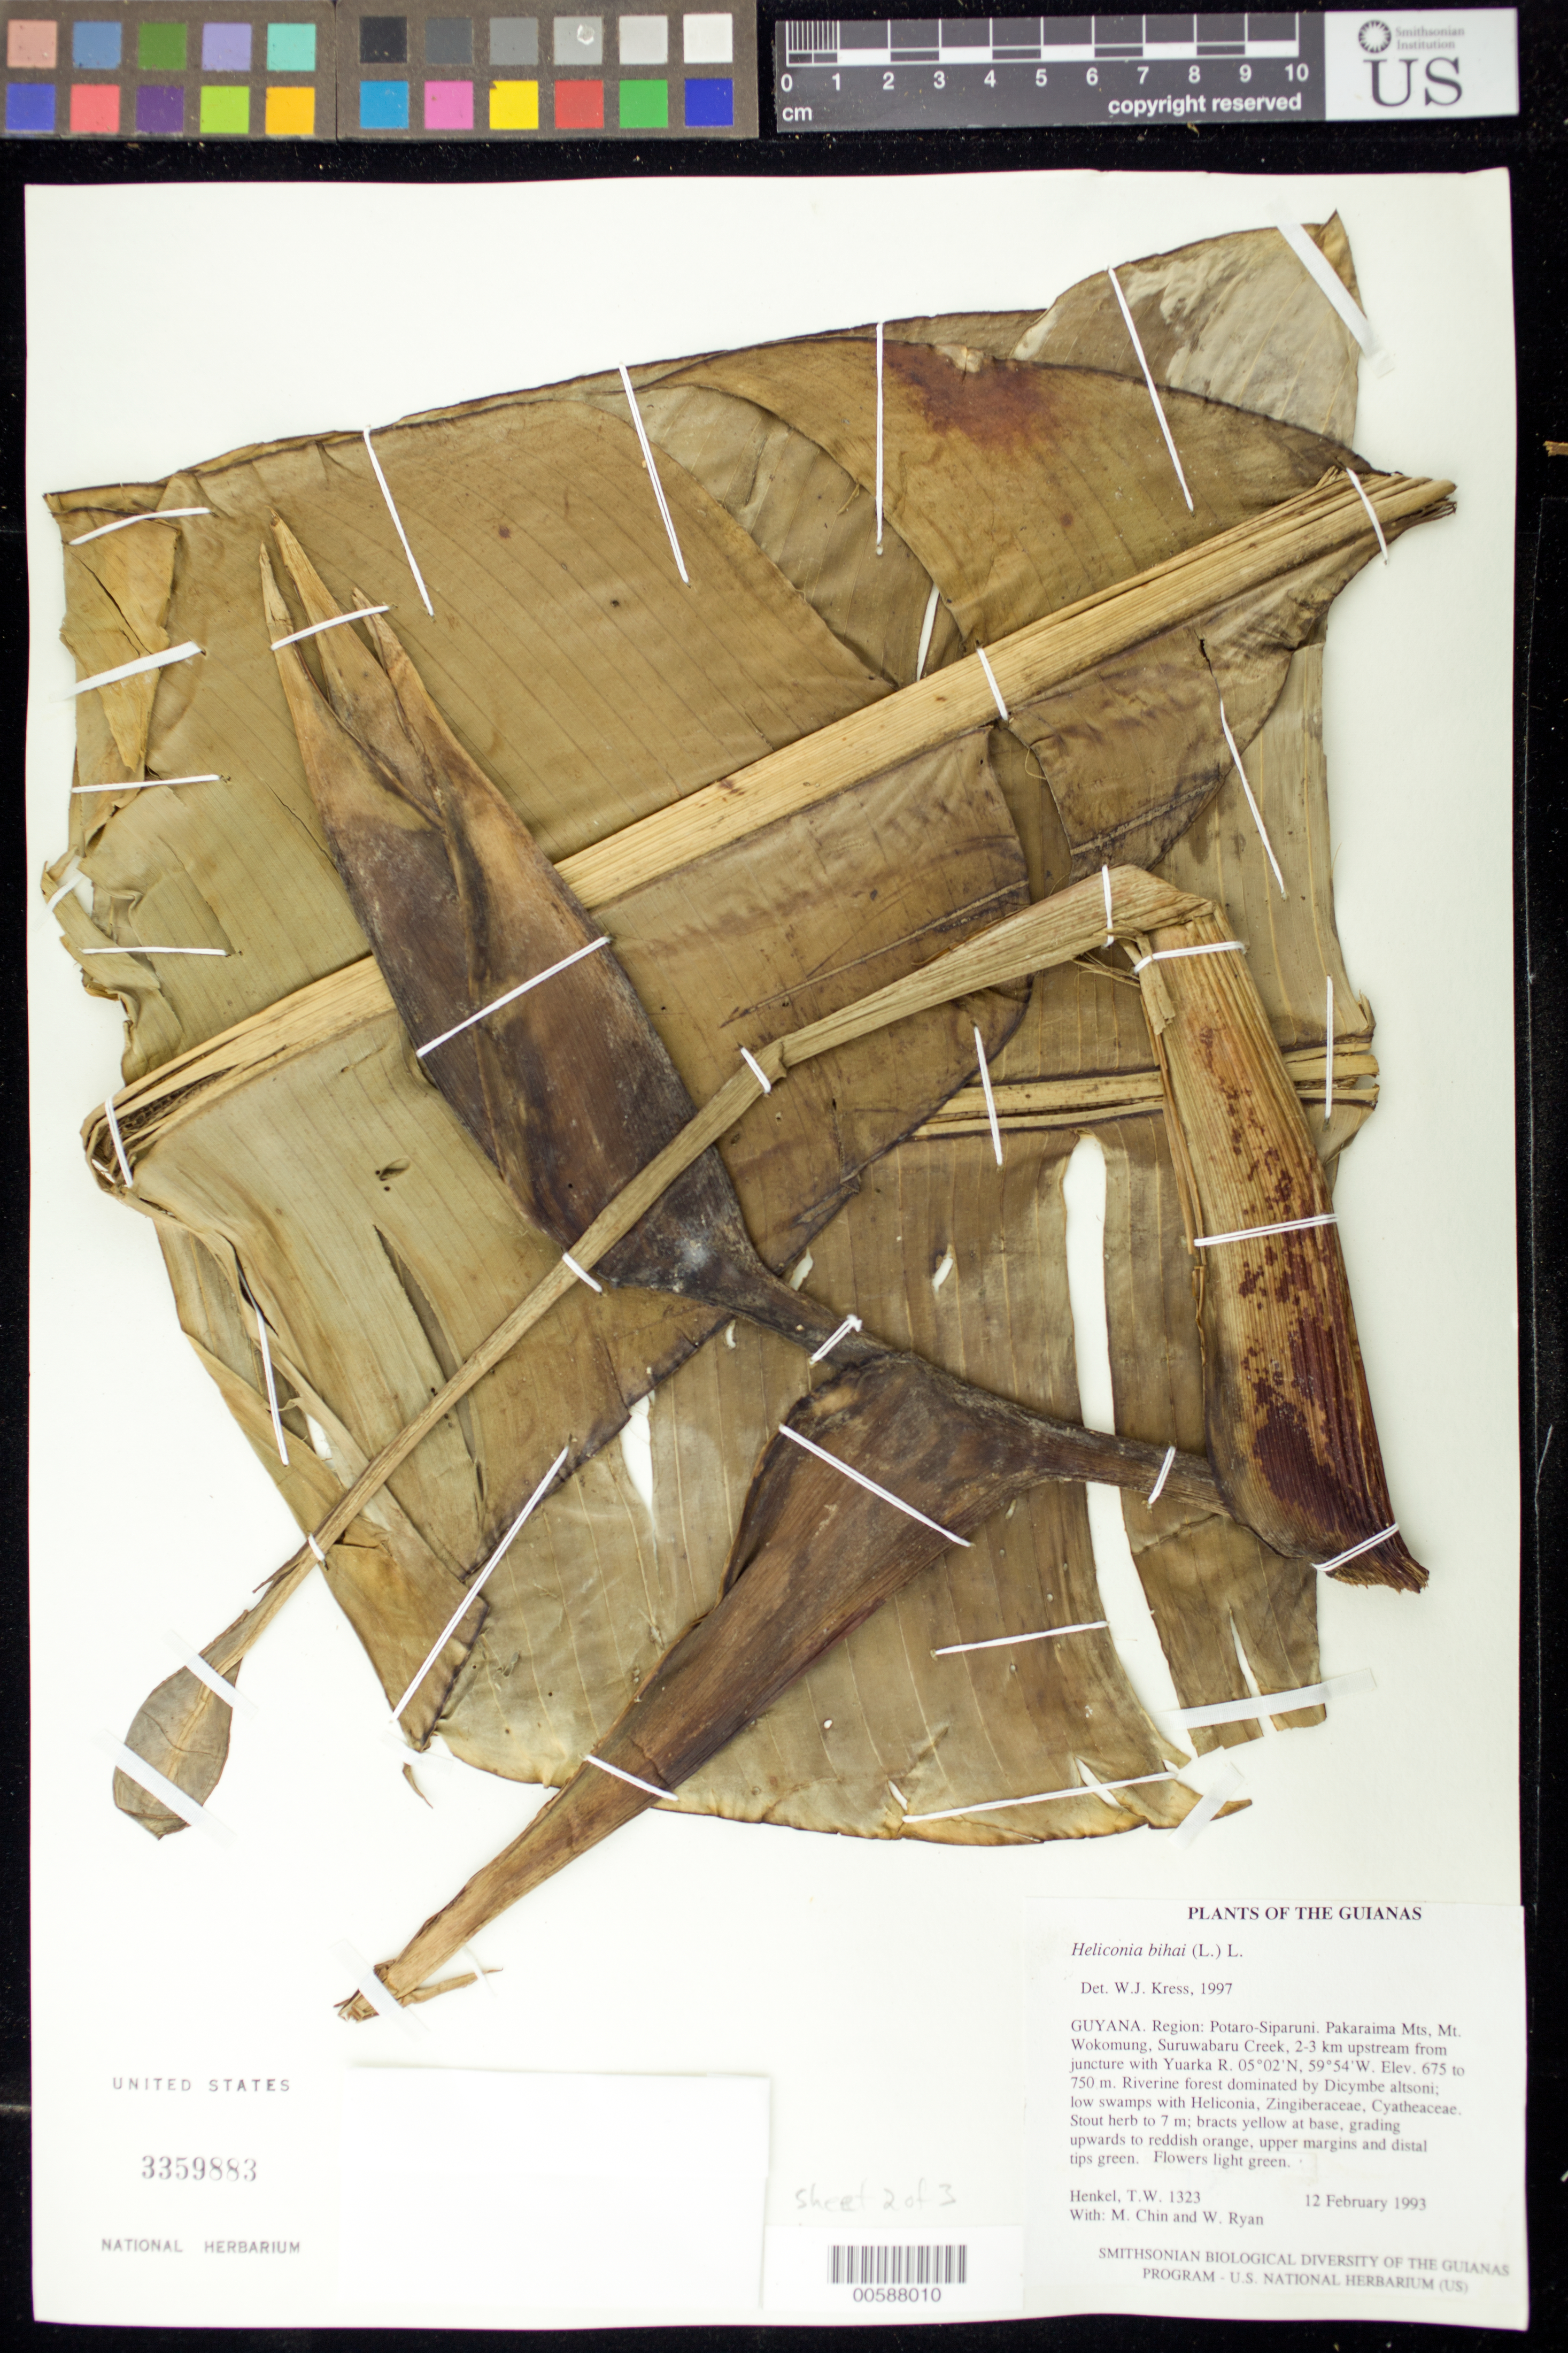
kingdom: Plantae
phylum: Tracheophyta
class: Liliopsida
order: Zingiberales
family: Heliconiaceae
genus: Heliconia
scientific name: Heliconia bihai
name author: (L.) L.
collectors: T. Henkel, M. Chin & W. Ryan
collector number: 1323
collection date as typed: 12 February 1993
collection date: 1993-02-12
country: Guyana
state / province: Potaro-Siparuni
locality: Pakaraima Mts, Mt. Wokomung, Suruwabaru Creek, 2-3 km upstream from juncture with Yuarka R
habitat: Riverine forest dominated by Dicymbe altsoni; low swamps with Heliconia, Zingiberaceae, Cyatheaceae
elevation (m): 675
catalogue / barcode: US 3359883